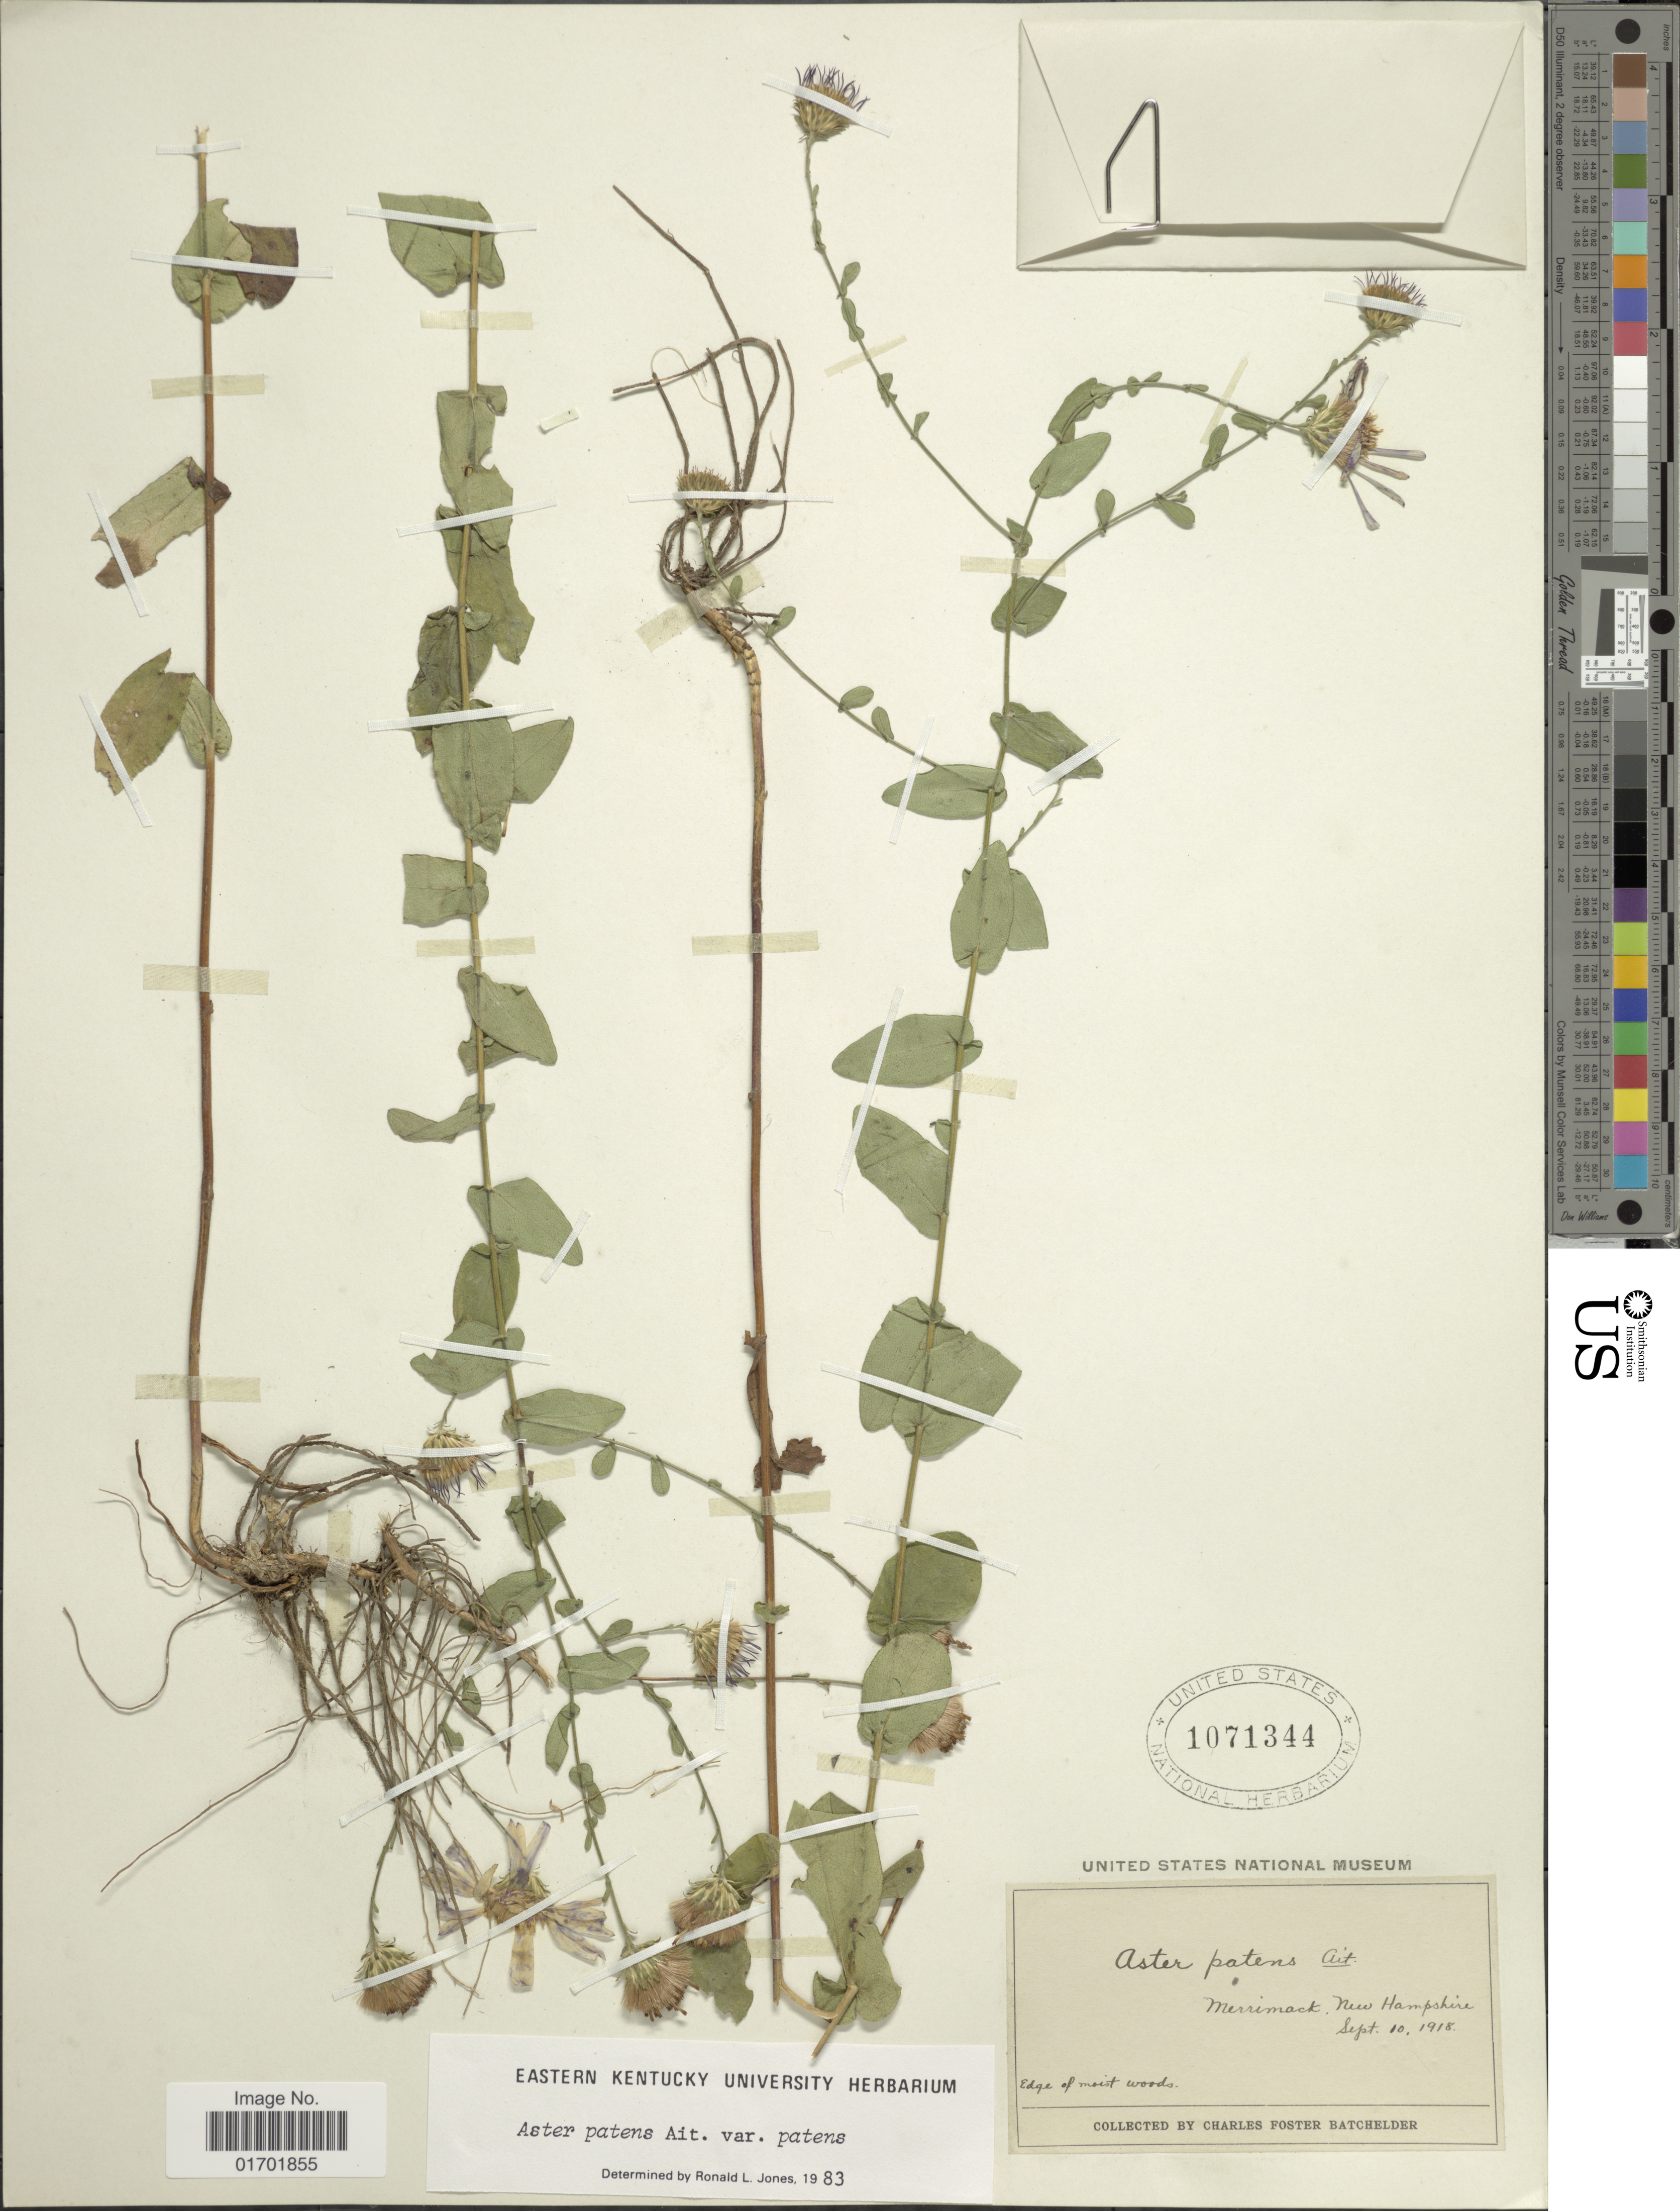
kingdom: Plantae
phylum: Tracheophyta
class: Magnoliopsida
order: Asterales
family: Asteraceae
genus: Symphyotrichum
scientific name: Symphyotrichum patens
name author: (Aiton) G.L. Nesom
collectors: C. Batchelder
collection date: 1918-09-10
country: United States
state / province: New Hampshire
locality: Merrimack, edge of moist woods.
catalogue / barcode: US 1071344